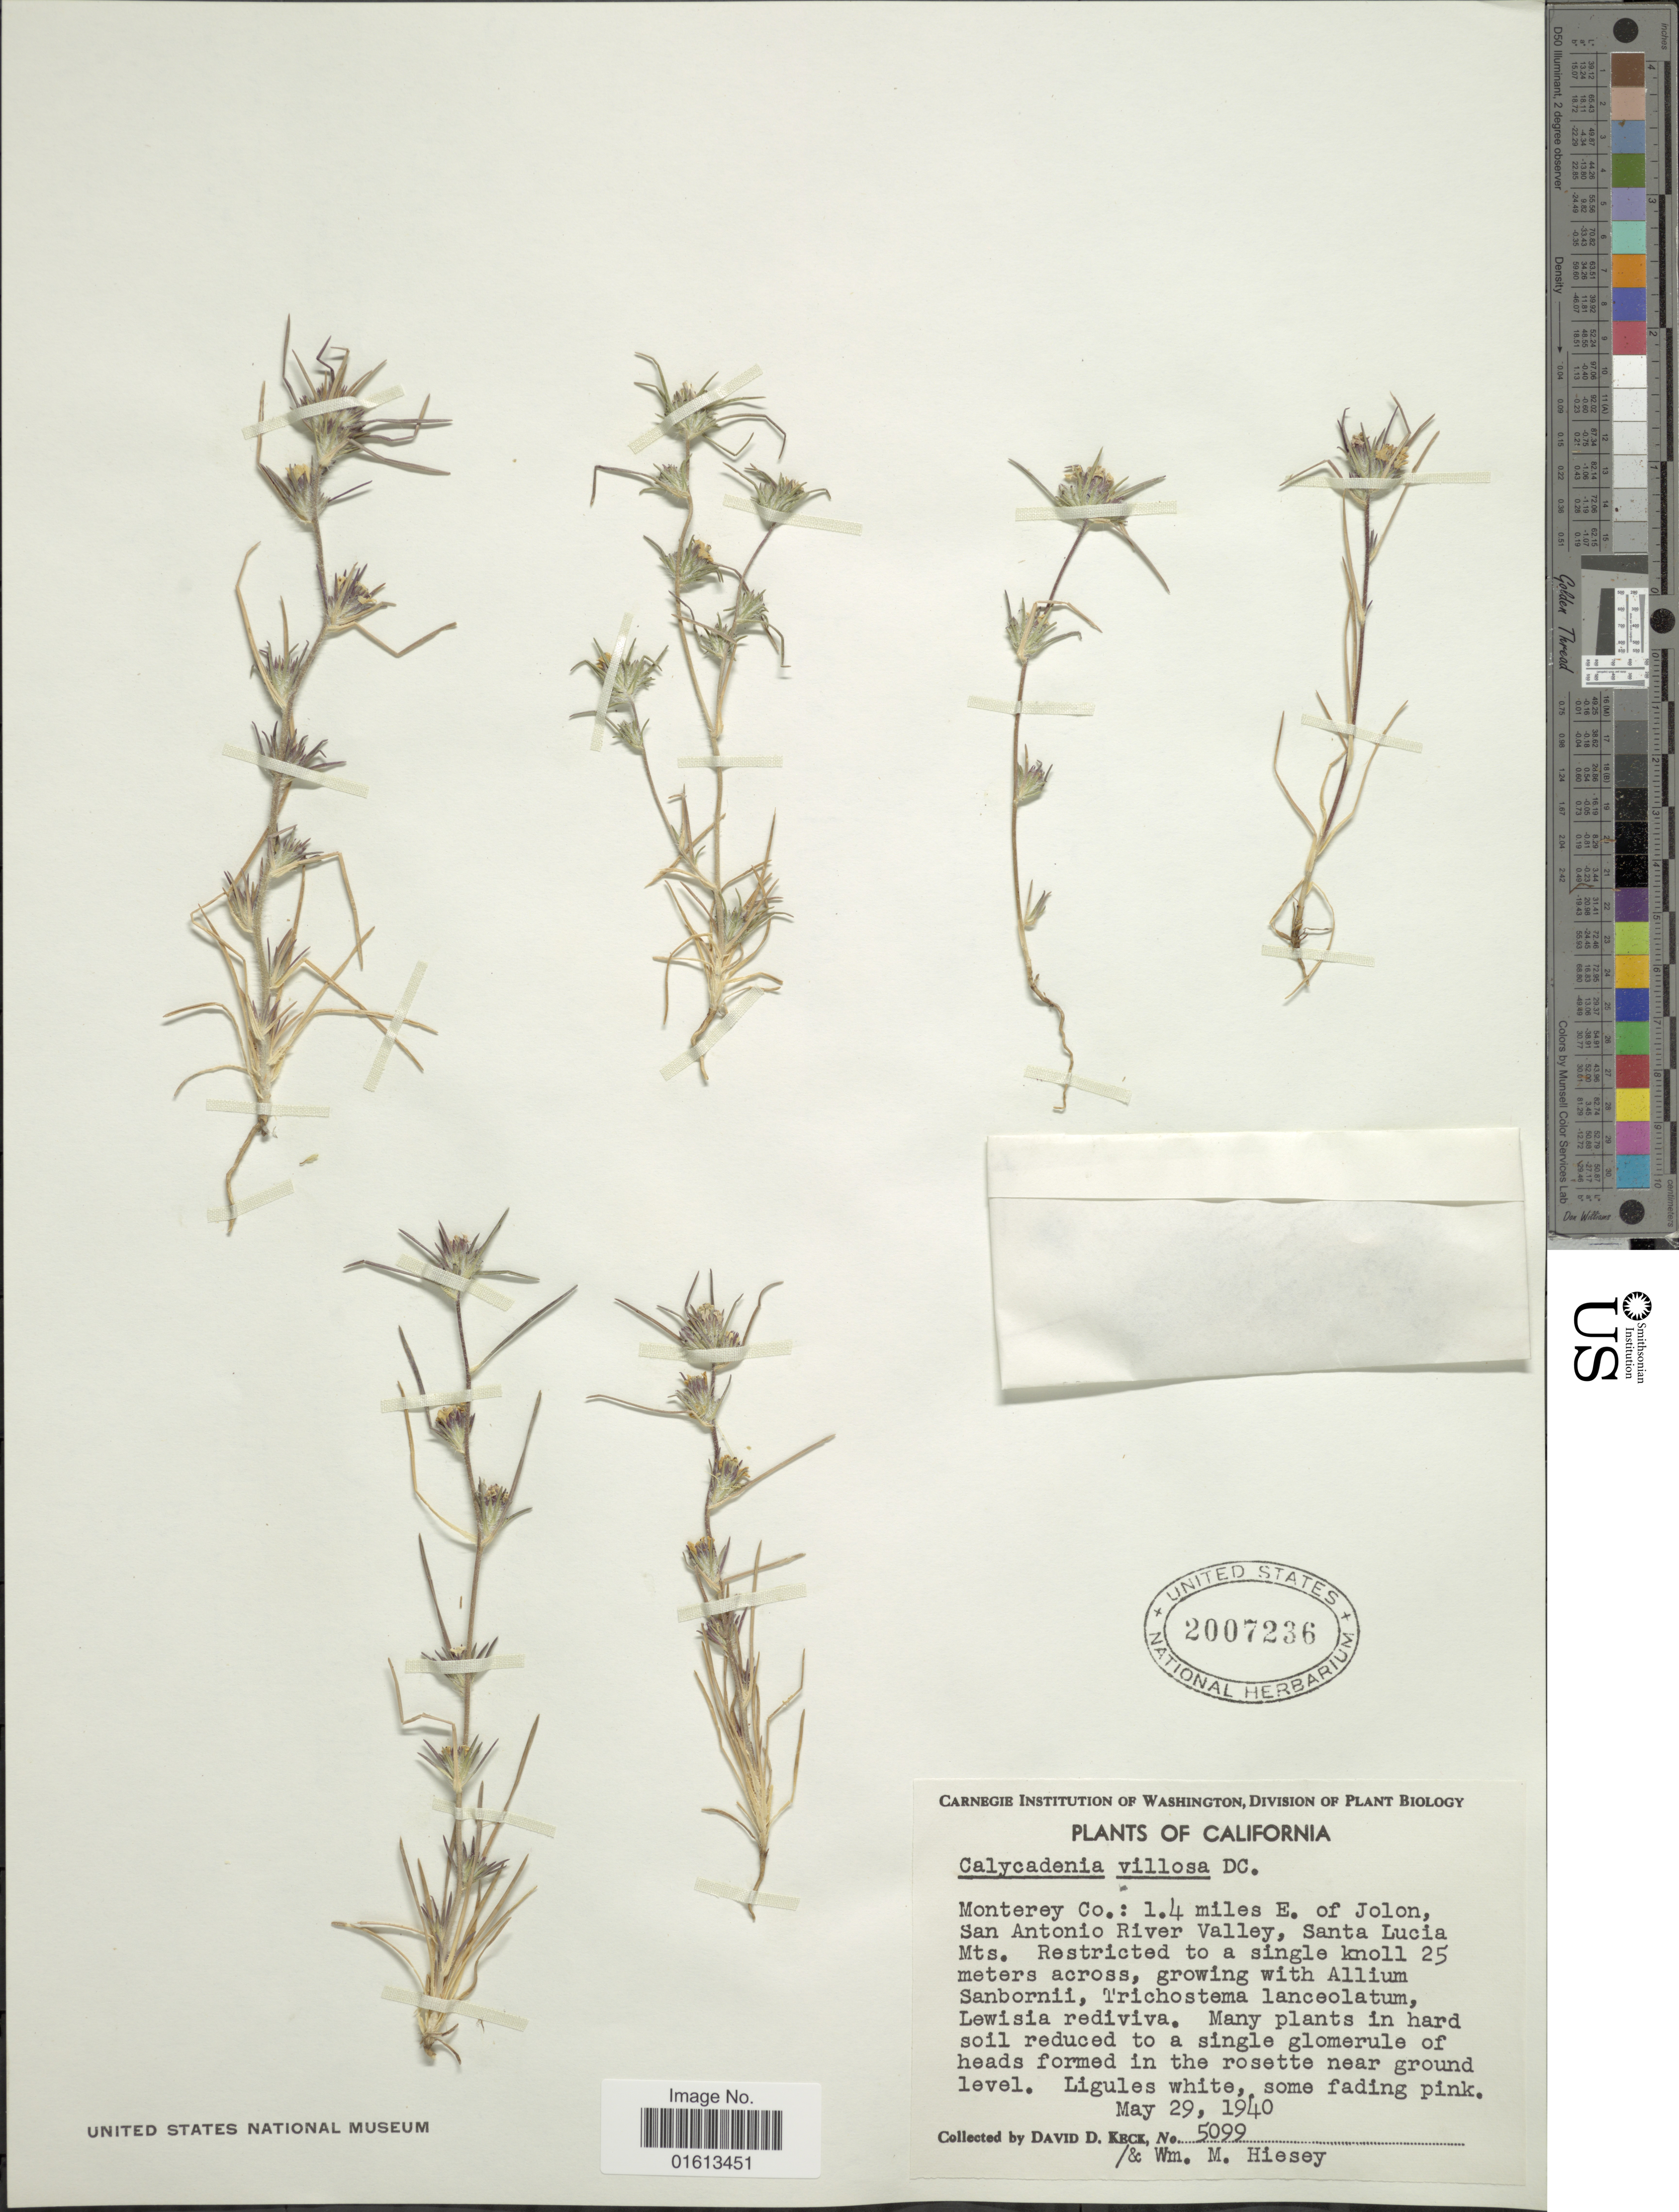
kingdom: Plantae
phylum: Tracheophyta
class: Magnoliopsida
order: Asterales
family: Asteraceae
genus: Calycadenia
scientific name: Calycadenia villosa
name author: DC.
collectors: D. D. Keck & W. Hiesey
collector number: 5099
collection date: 1940-05-29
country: United States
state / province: California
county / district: Monterey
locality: Monterey Co.: 1.4 miles E. of Jolon, San Antonio River Valley, Santa Lucia Mts.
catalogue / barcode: US 2007236